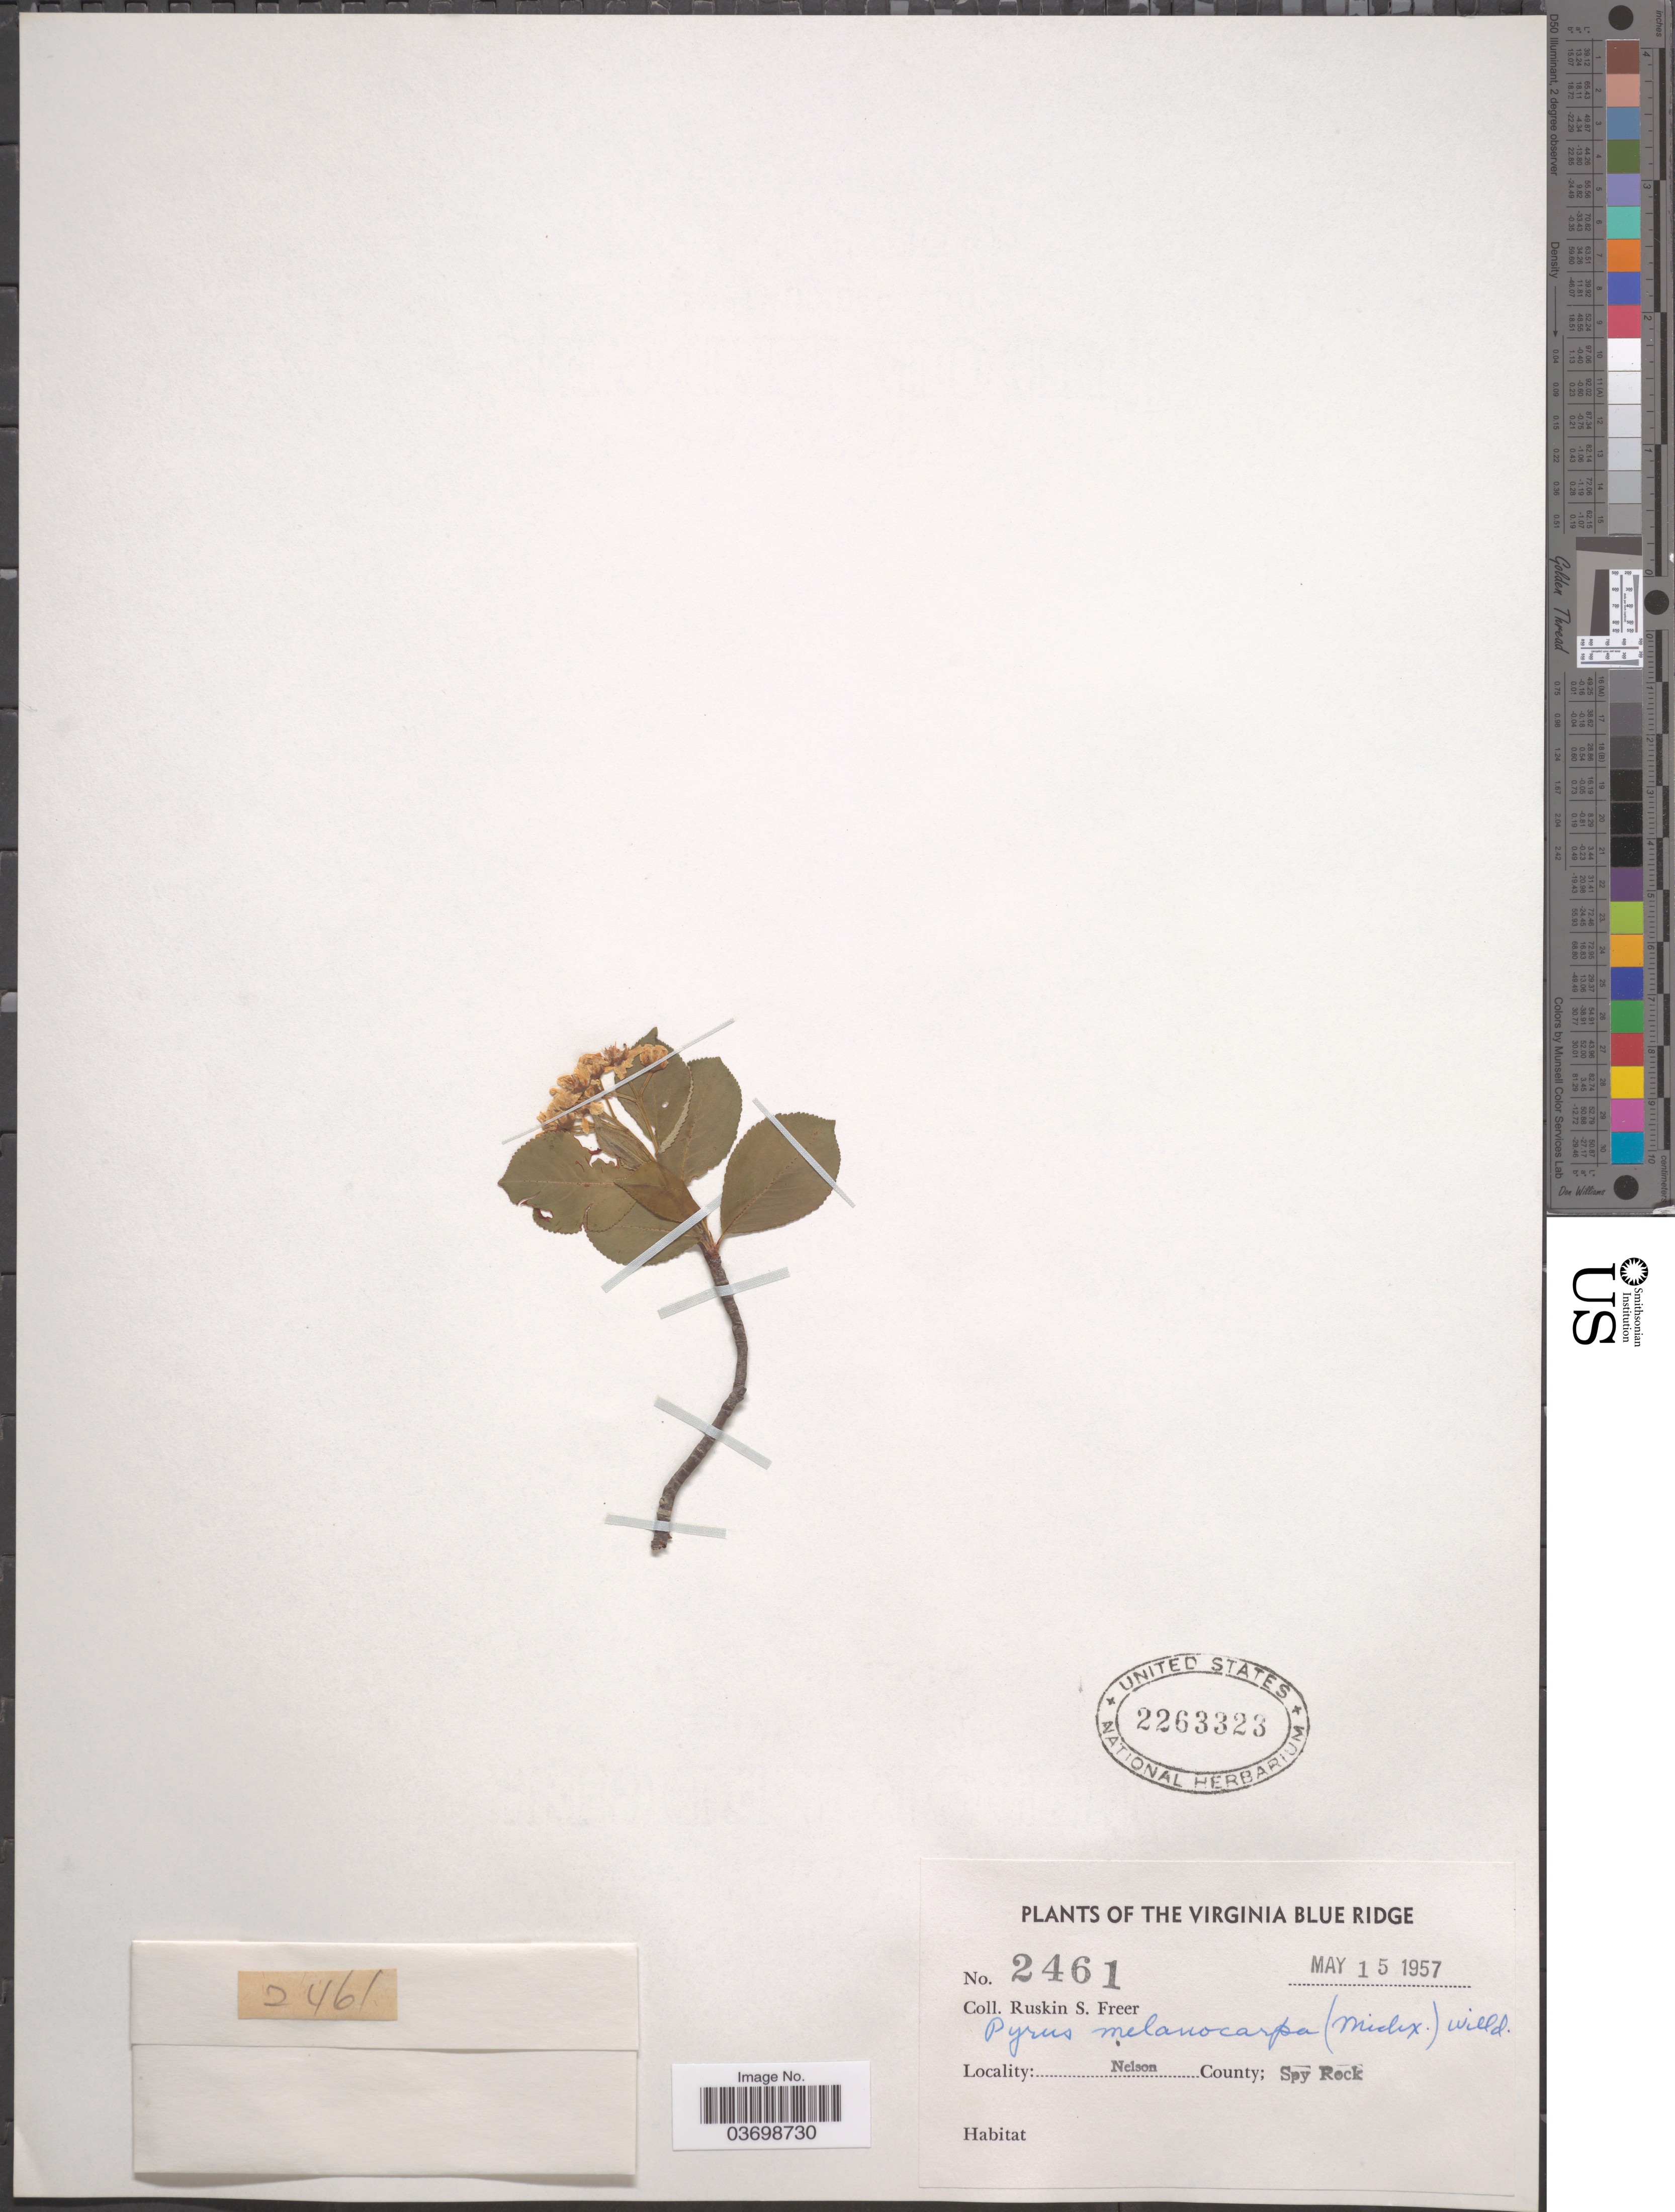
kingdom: Plantae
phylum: Tracheophyta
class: Magnoliopsida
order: Rosales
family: Rosaceae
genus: Aronia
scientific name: Aronia melanocarpa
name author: (Michx.) Elliott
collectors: R. Freer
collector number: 2461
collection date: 1957-05-15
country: United States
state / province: Virginia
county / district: Nelson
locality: The Virginia Blue Ridge. Nelson County; Spy Rock.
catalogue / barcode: US 2263323